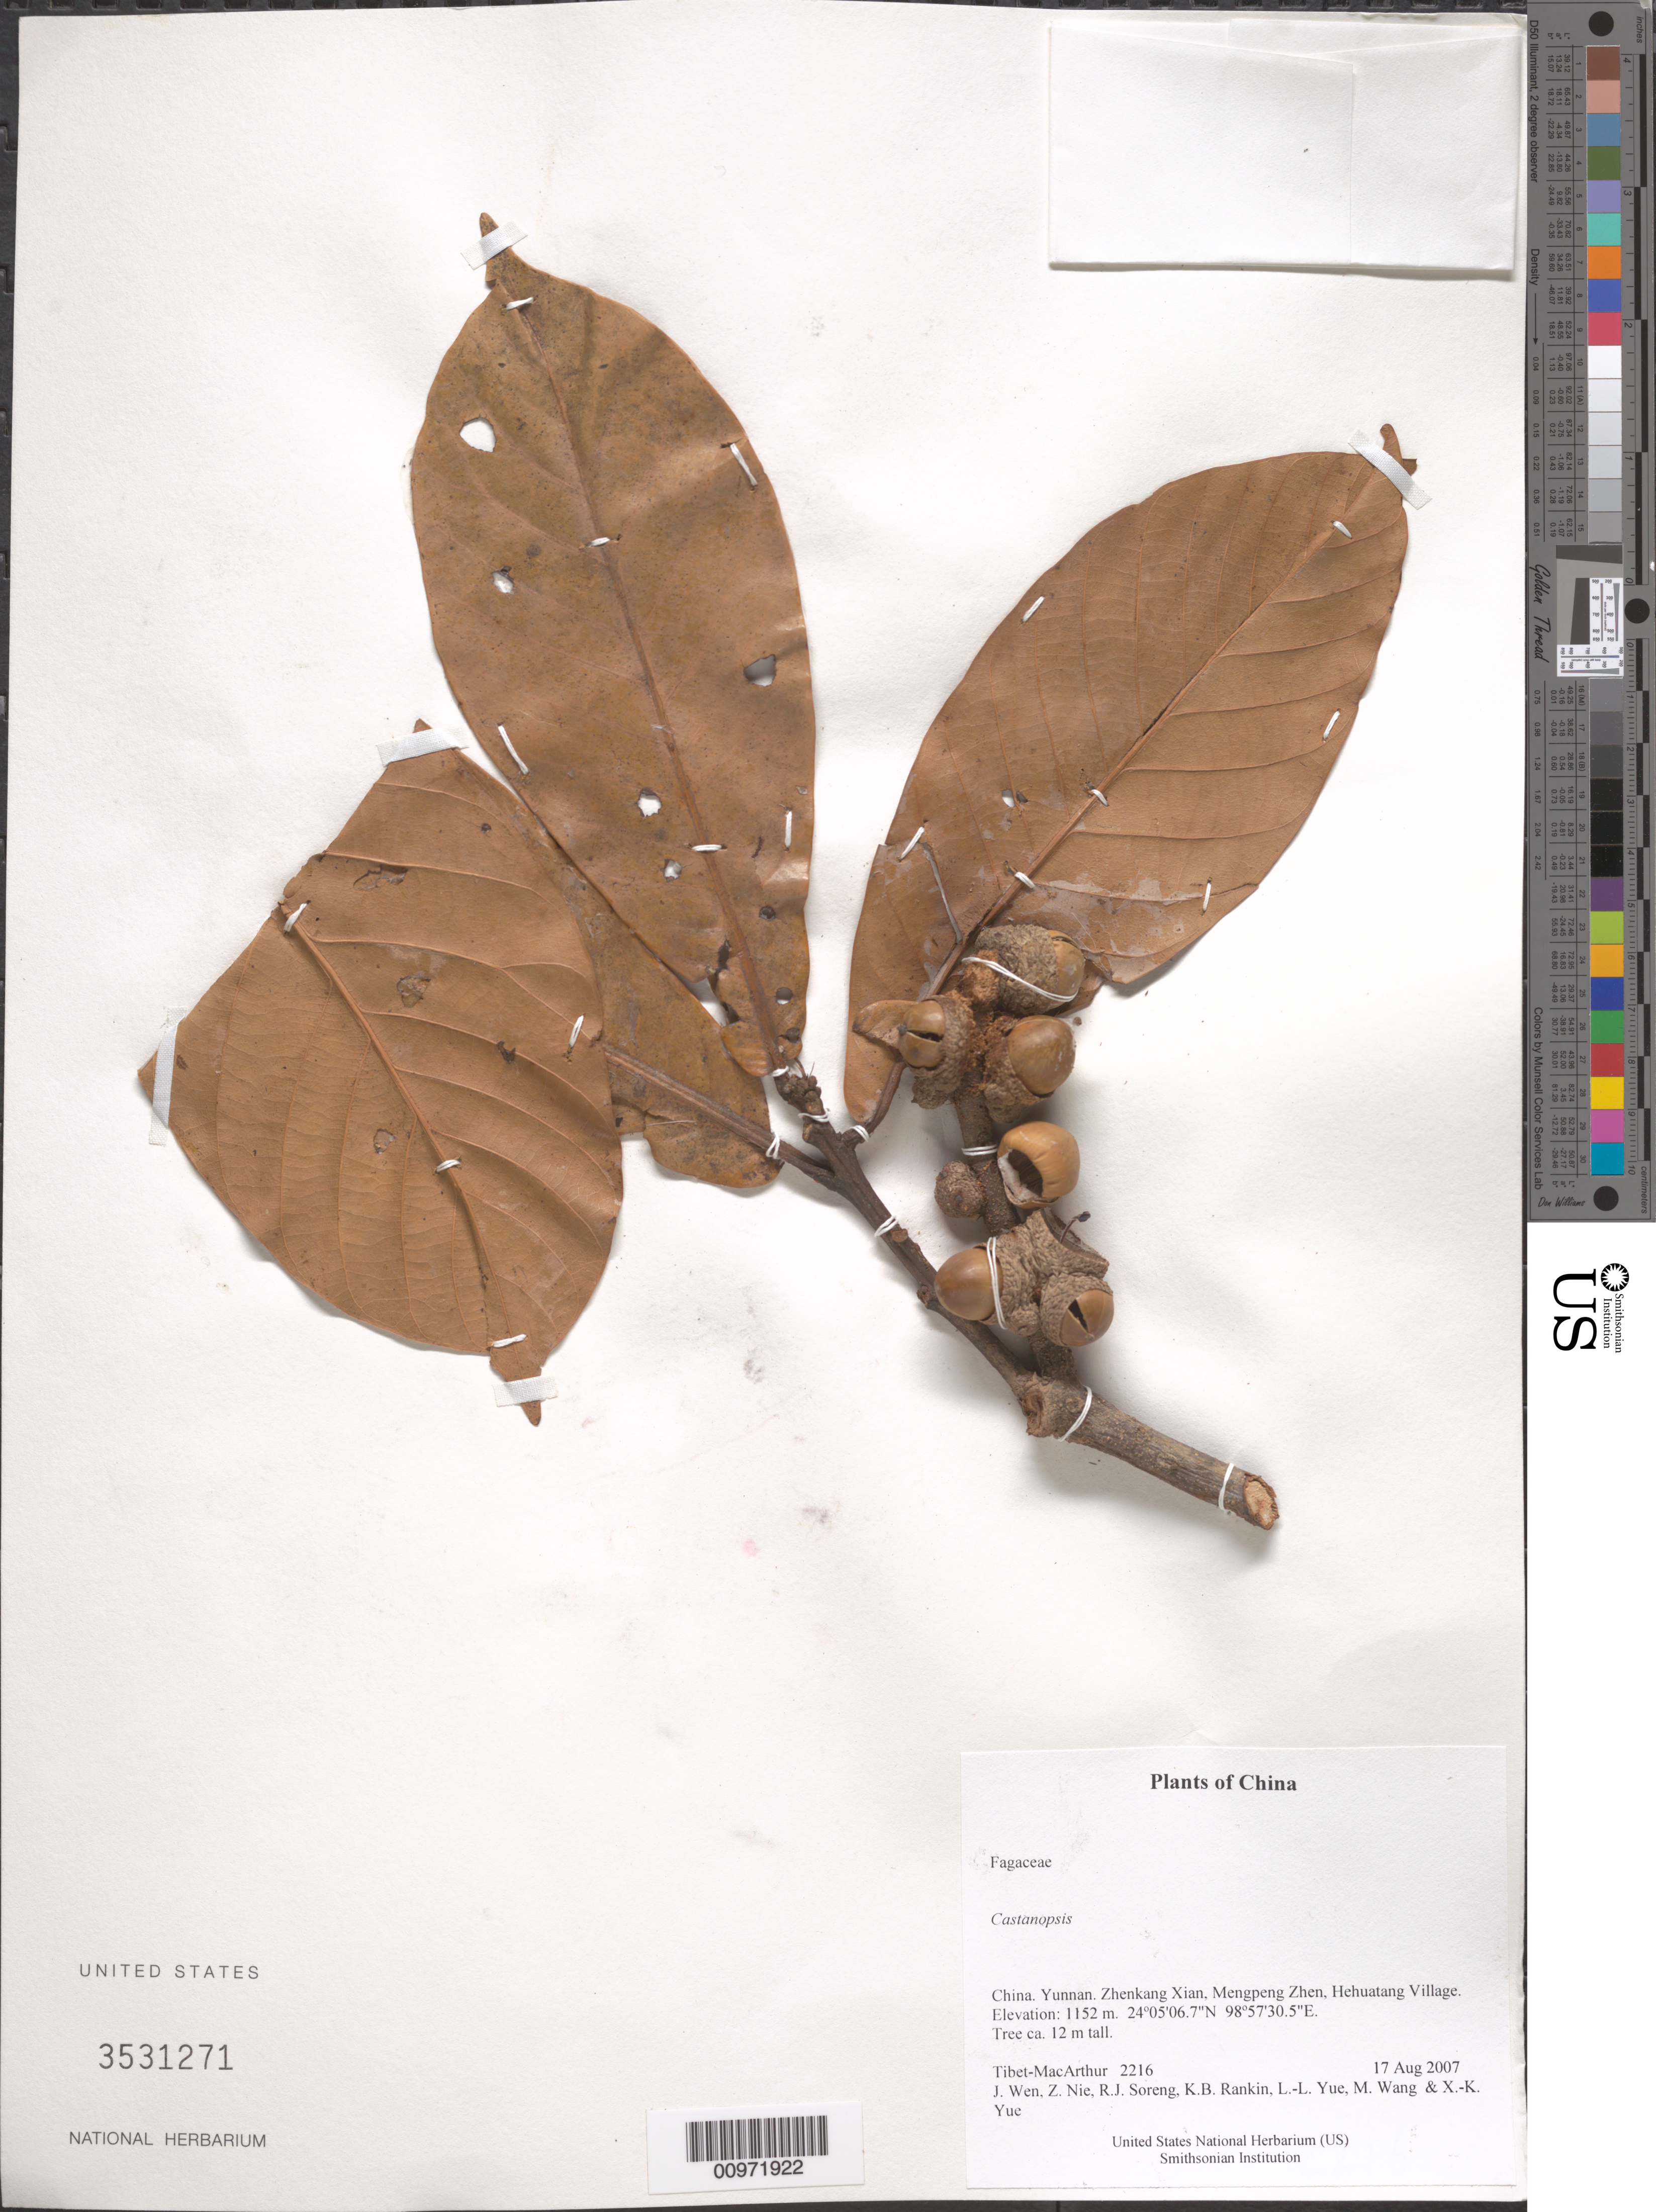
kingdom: Plantae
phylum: Tracheophyta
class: Magnoliopsida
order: Fagales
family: Fagaceae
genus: Castanopsis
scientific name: Castanopsis sp.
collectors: Tibet-MacArthur, J. Wen, Z. Nie, R. J. Soreng, K. Rankin, L. Yue, M. Wang & X. Yue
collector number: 2216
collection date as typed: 17 Aug 2007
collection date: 2007-08-17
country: China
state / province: Yunnan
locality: Zhenkang Xian, Mengpeng Zhen, Hehuatang Village.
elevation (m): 1152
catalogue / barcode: US 3531271